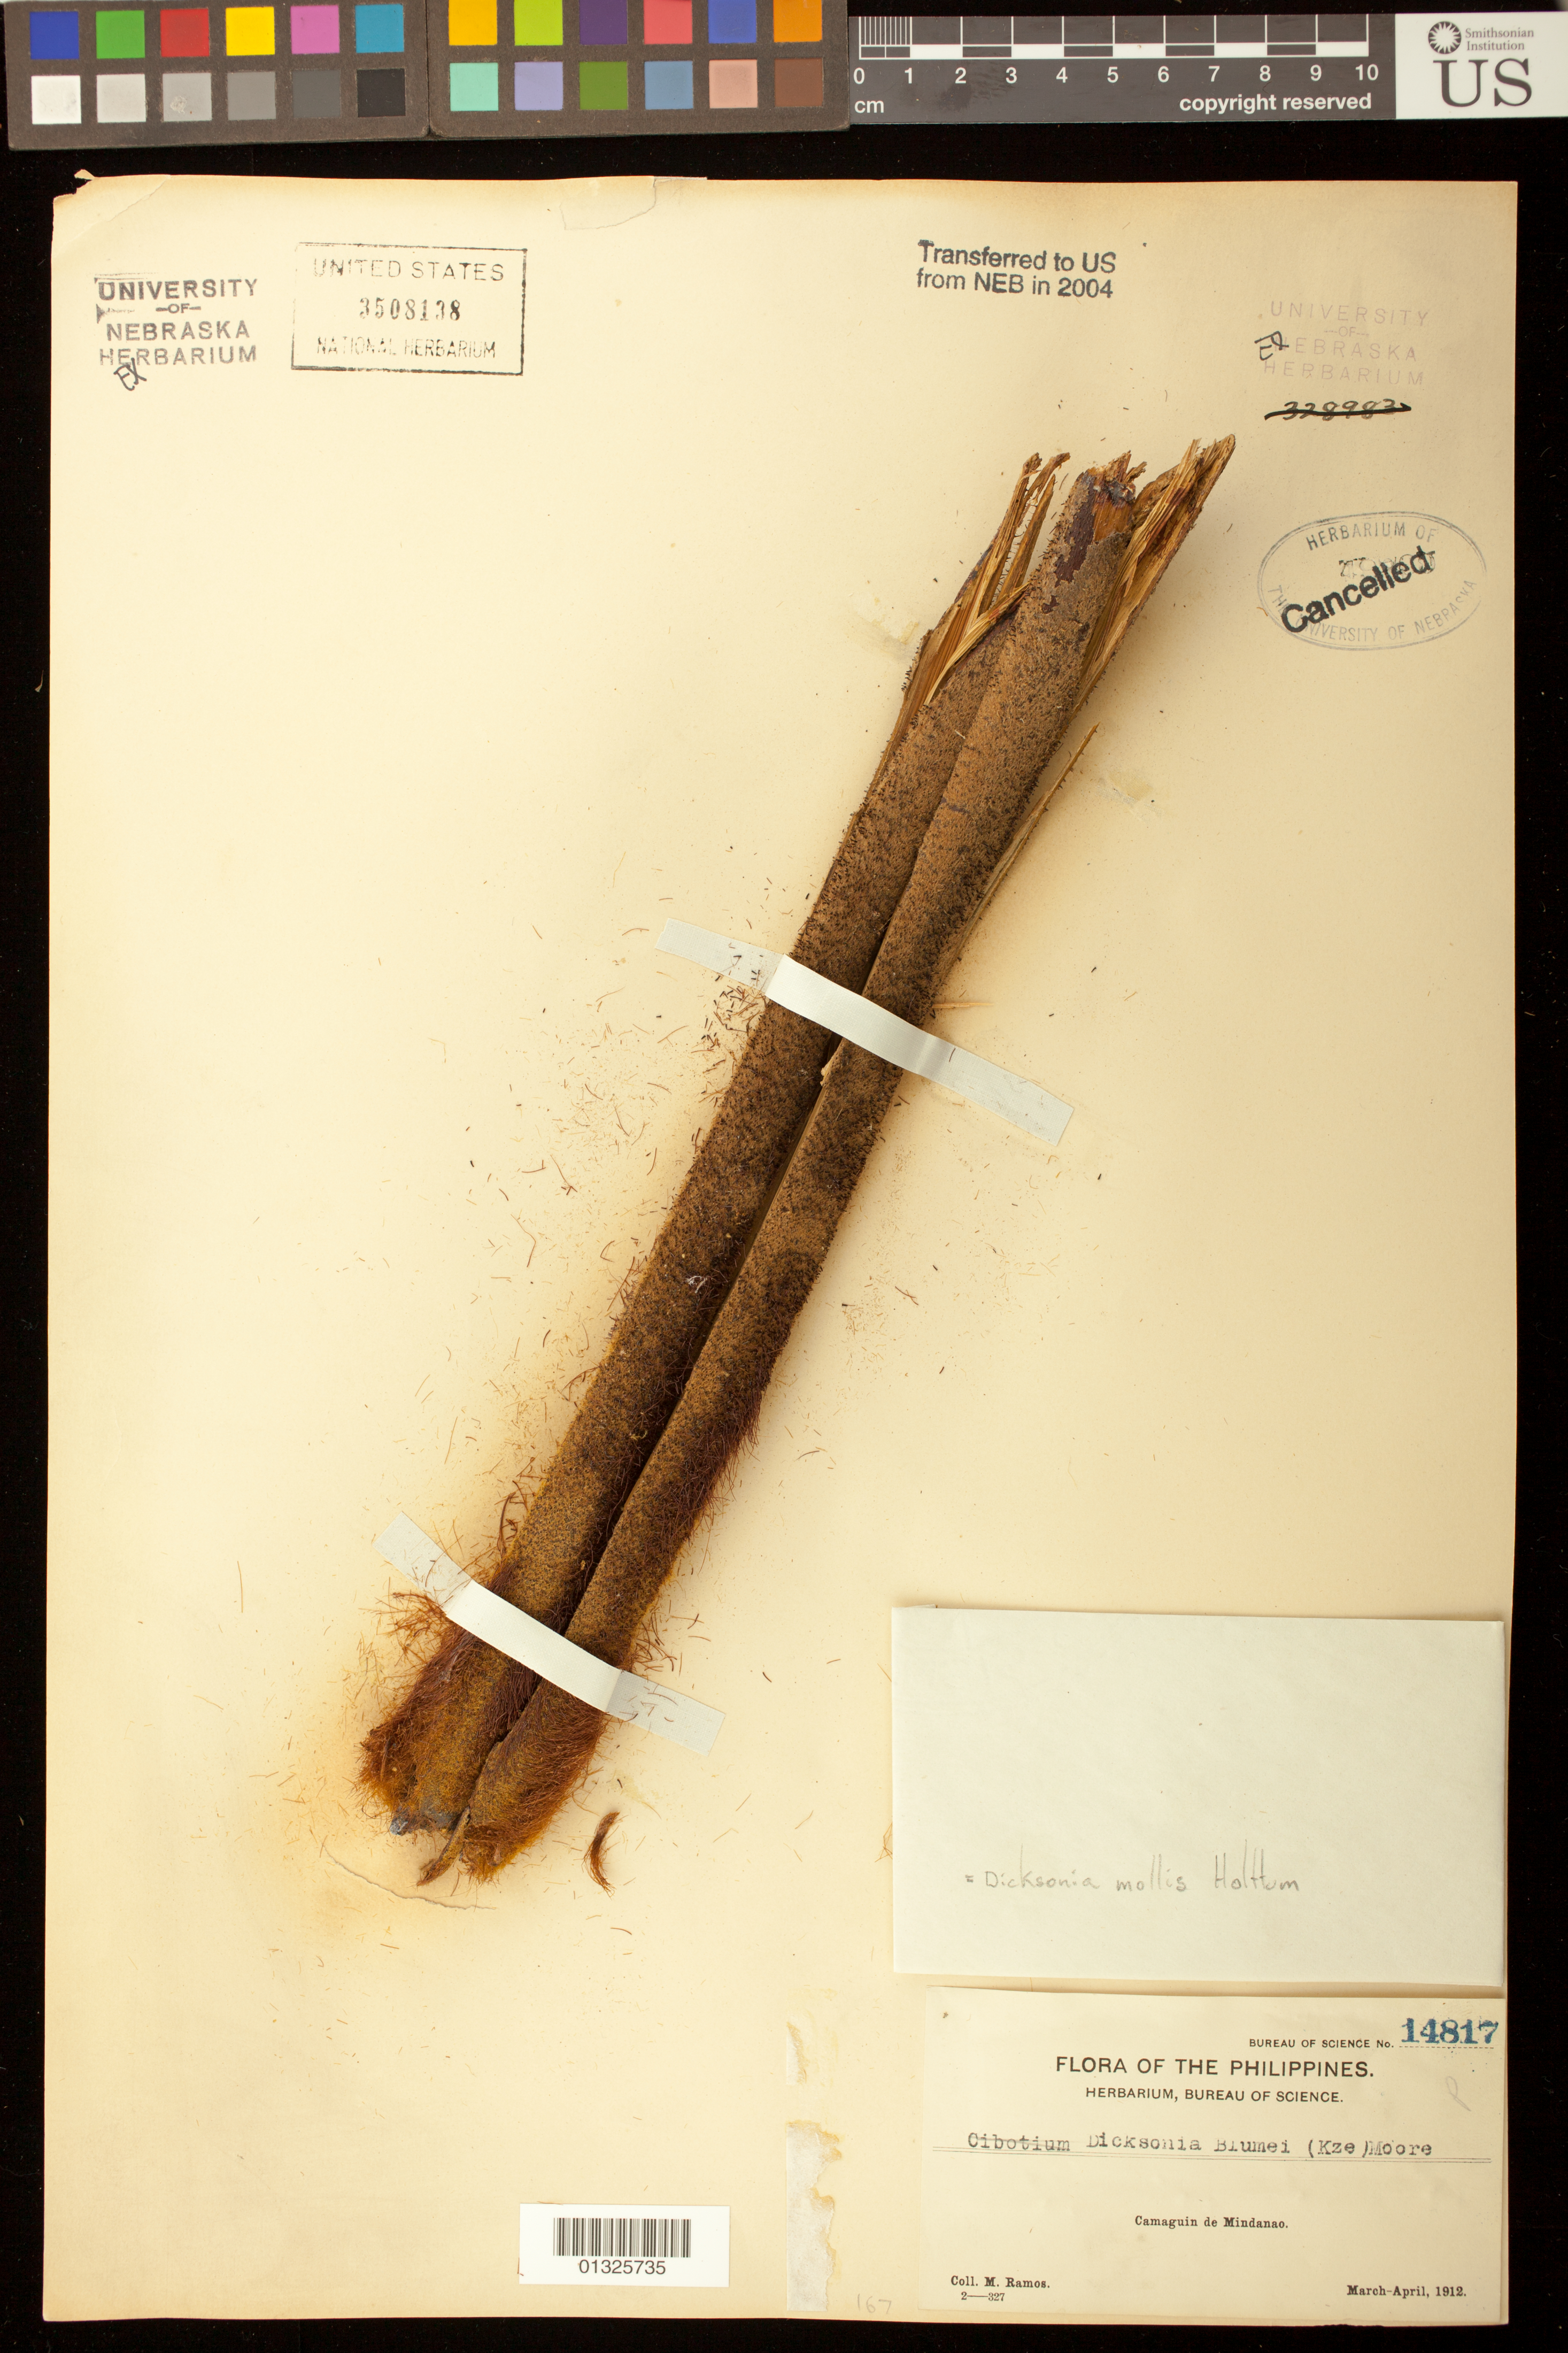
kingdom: Plantae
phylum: Tracheophyta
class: Polypodiopsida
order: Cyatheales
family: Dicksoniaceae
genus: Dicksonia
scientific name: Dicksonia mollis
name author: Holttum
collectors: M. Ramos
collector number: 14817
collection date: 1912-03/1912-04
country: Philippines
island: Mindanao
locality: Camaguin de Mindanao.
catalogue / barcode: US 3508138